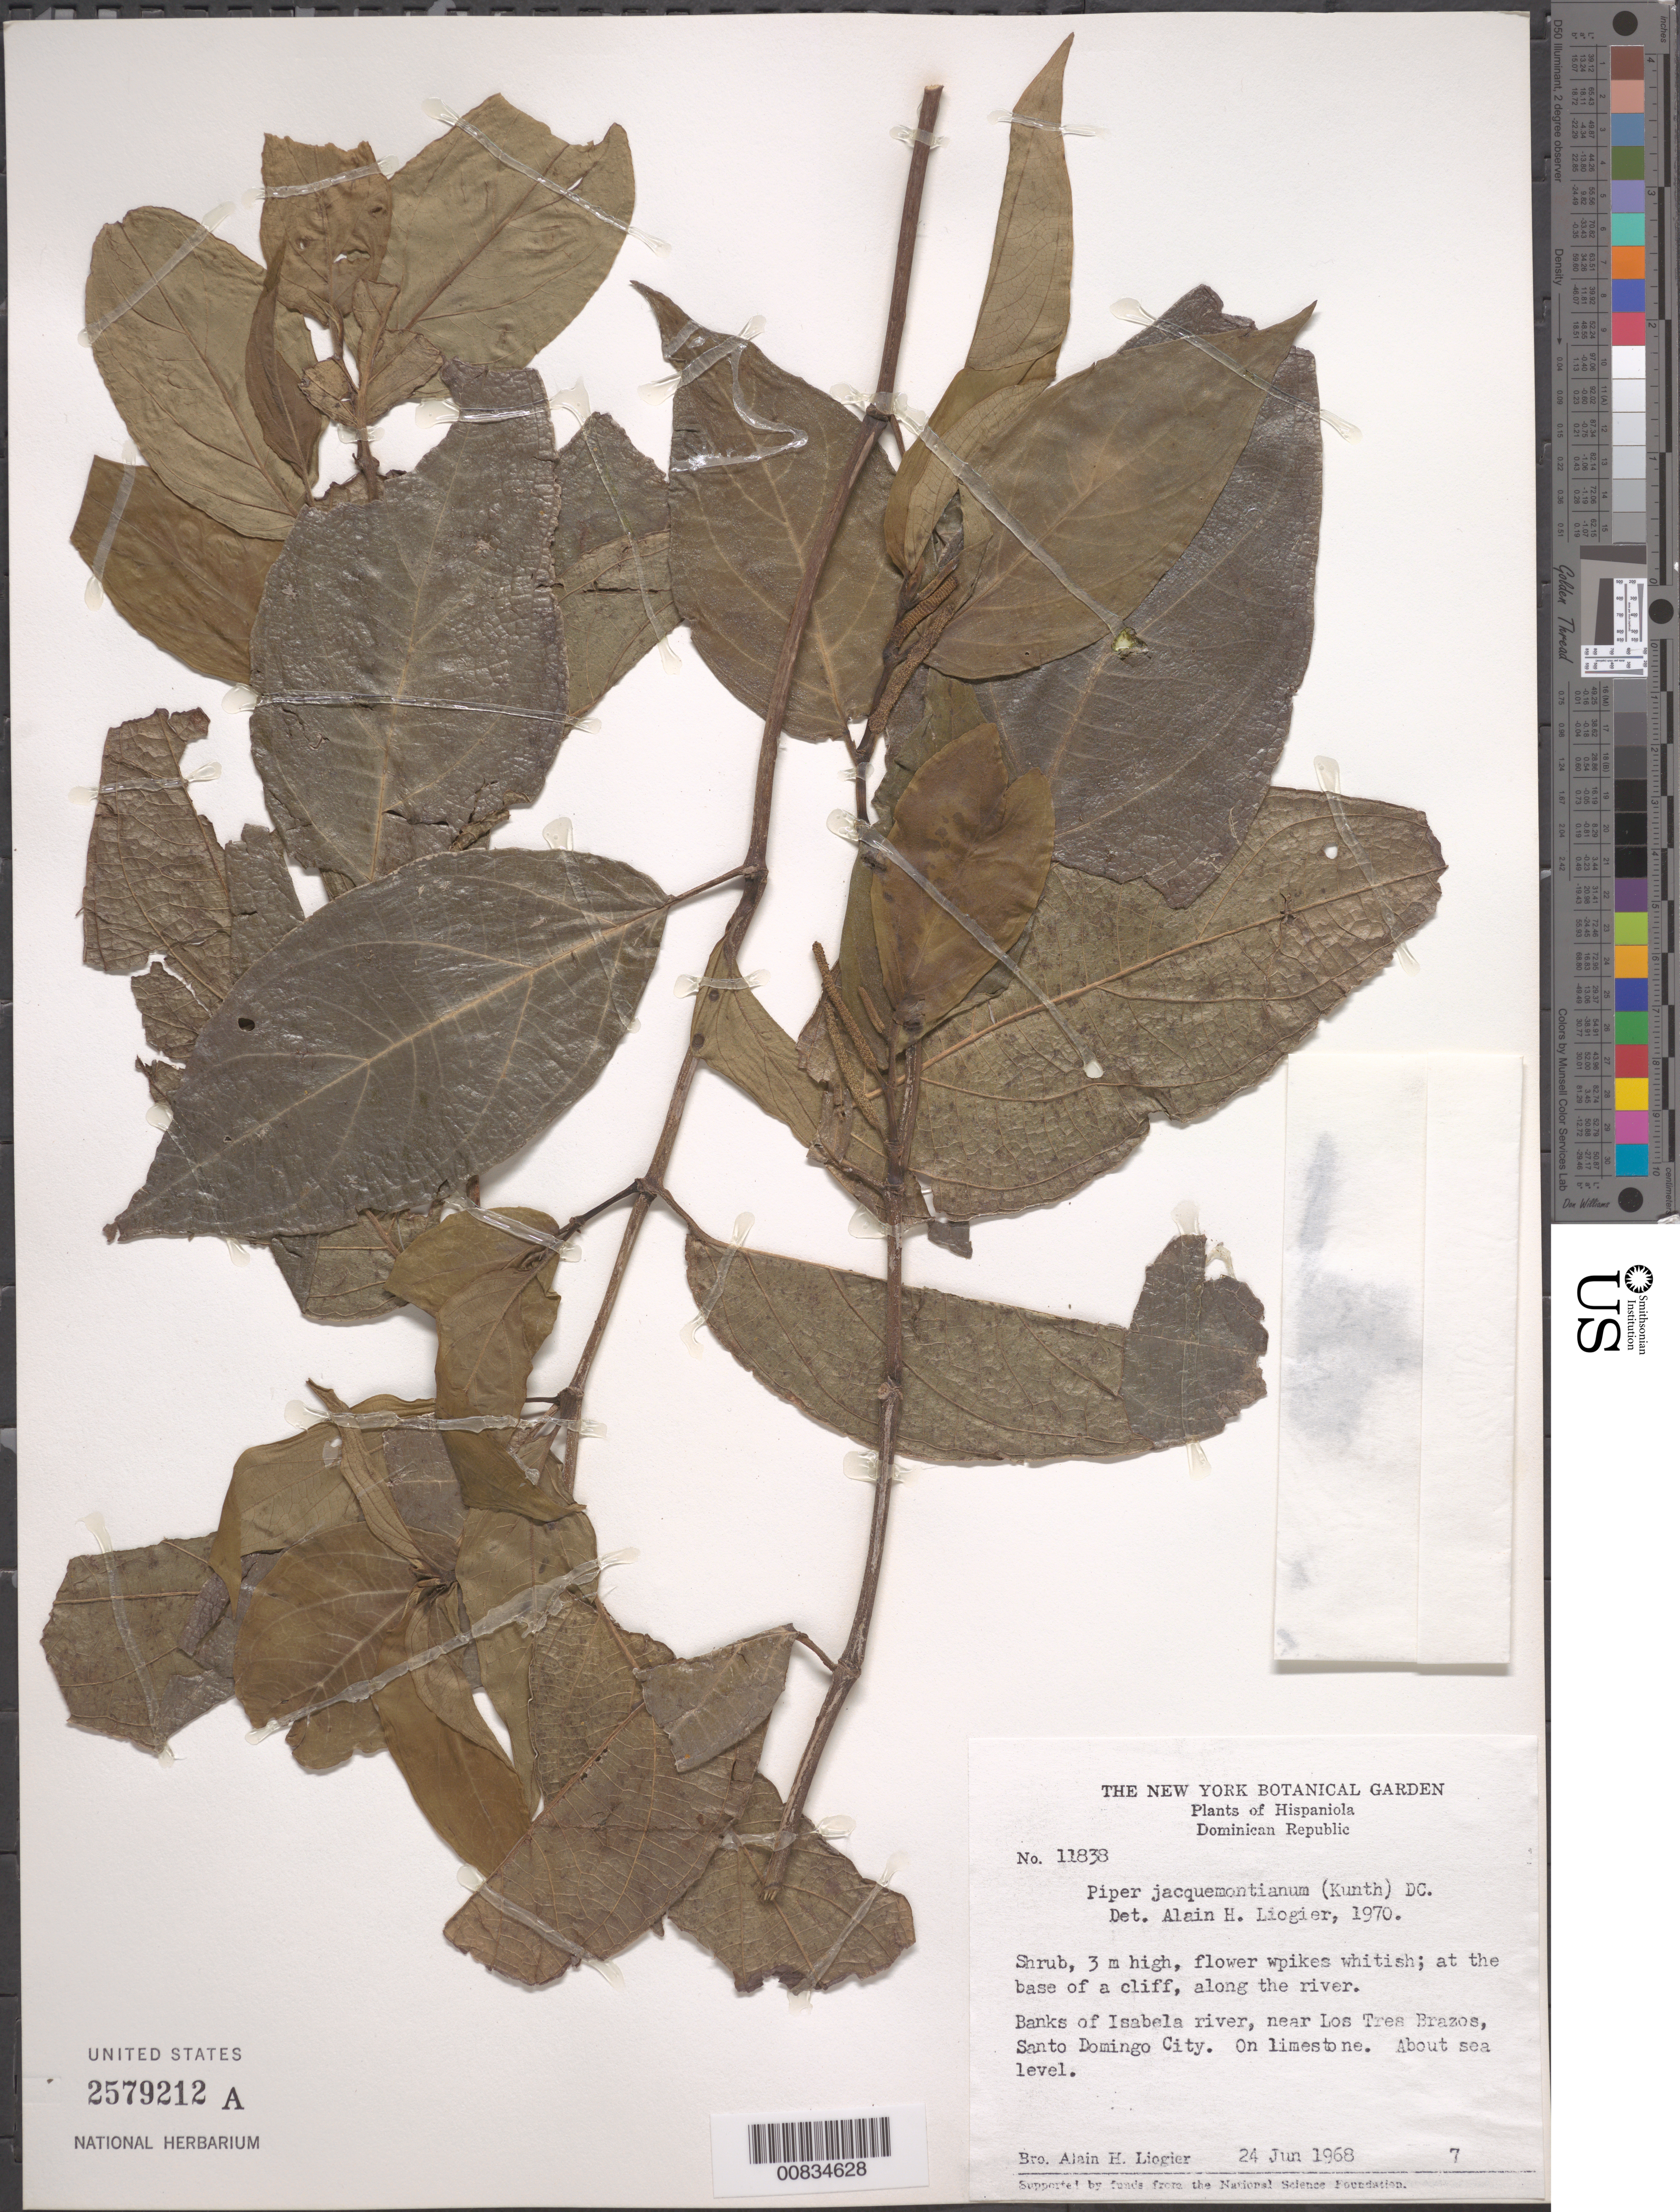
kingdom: Plantae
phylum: Tracheophyta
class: Magnoliopsida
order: Piperales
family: Piperaceae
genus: Piper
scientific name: Piper jacquemontianum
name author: Kunth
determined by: Liogier, Alain H.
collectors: A. H. Liogier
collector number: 11838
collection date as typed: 24 Jun 1968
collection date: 1968-06-24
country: Dominican Republic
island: Hispaniola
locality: Banks of Isabela river, near Los Tres Brazos, Santo Domingo City.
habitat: At the base of a cliff, along river. On limestone.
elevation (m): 0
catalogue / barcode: US 2579212A